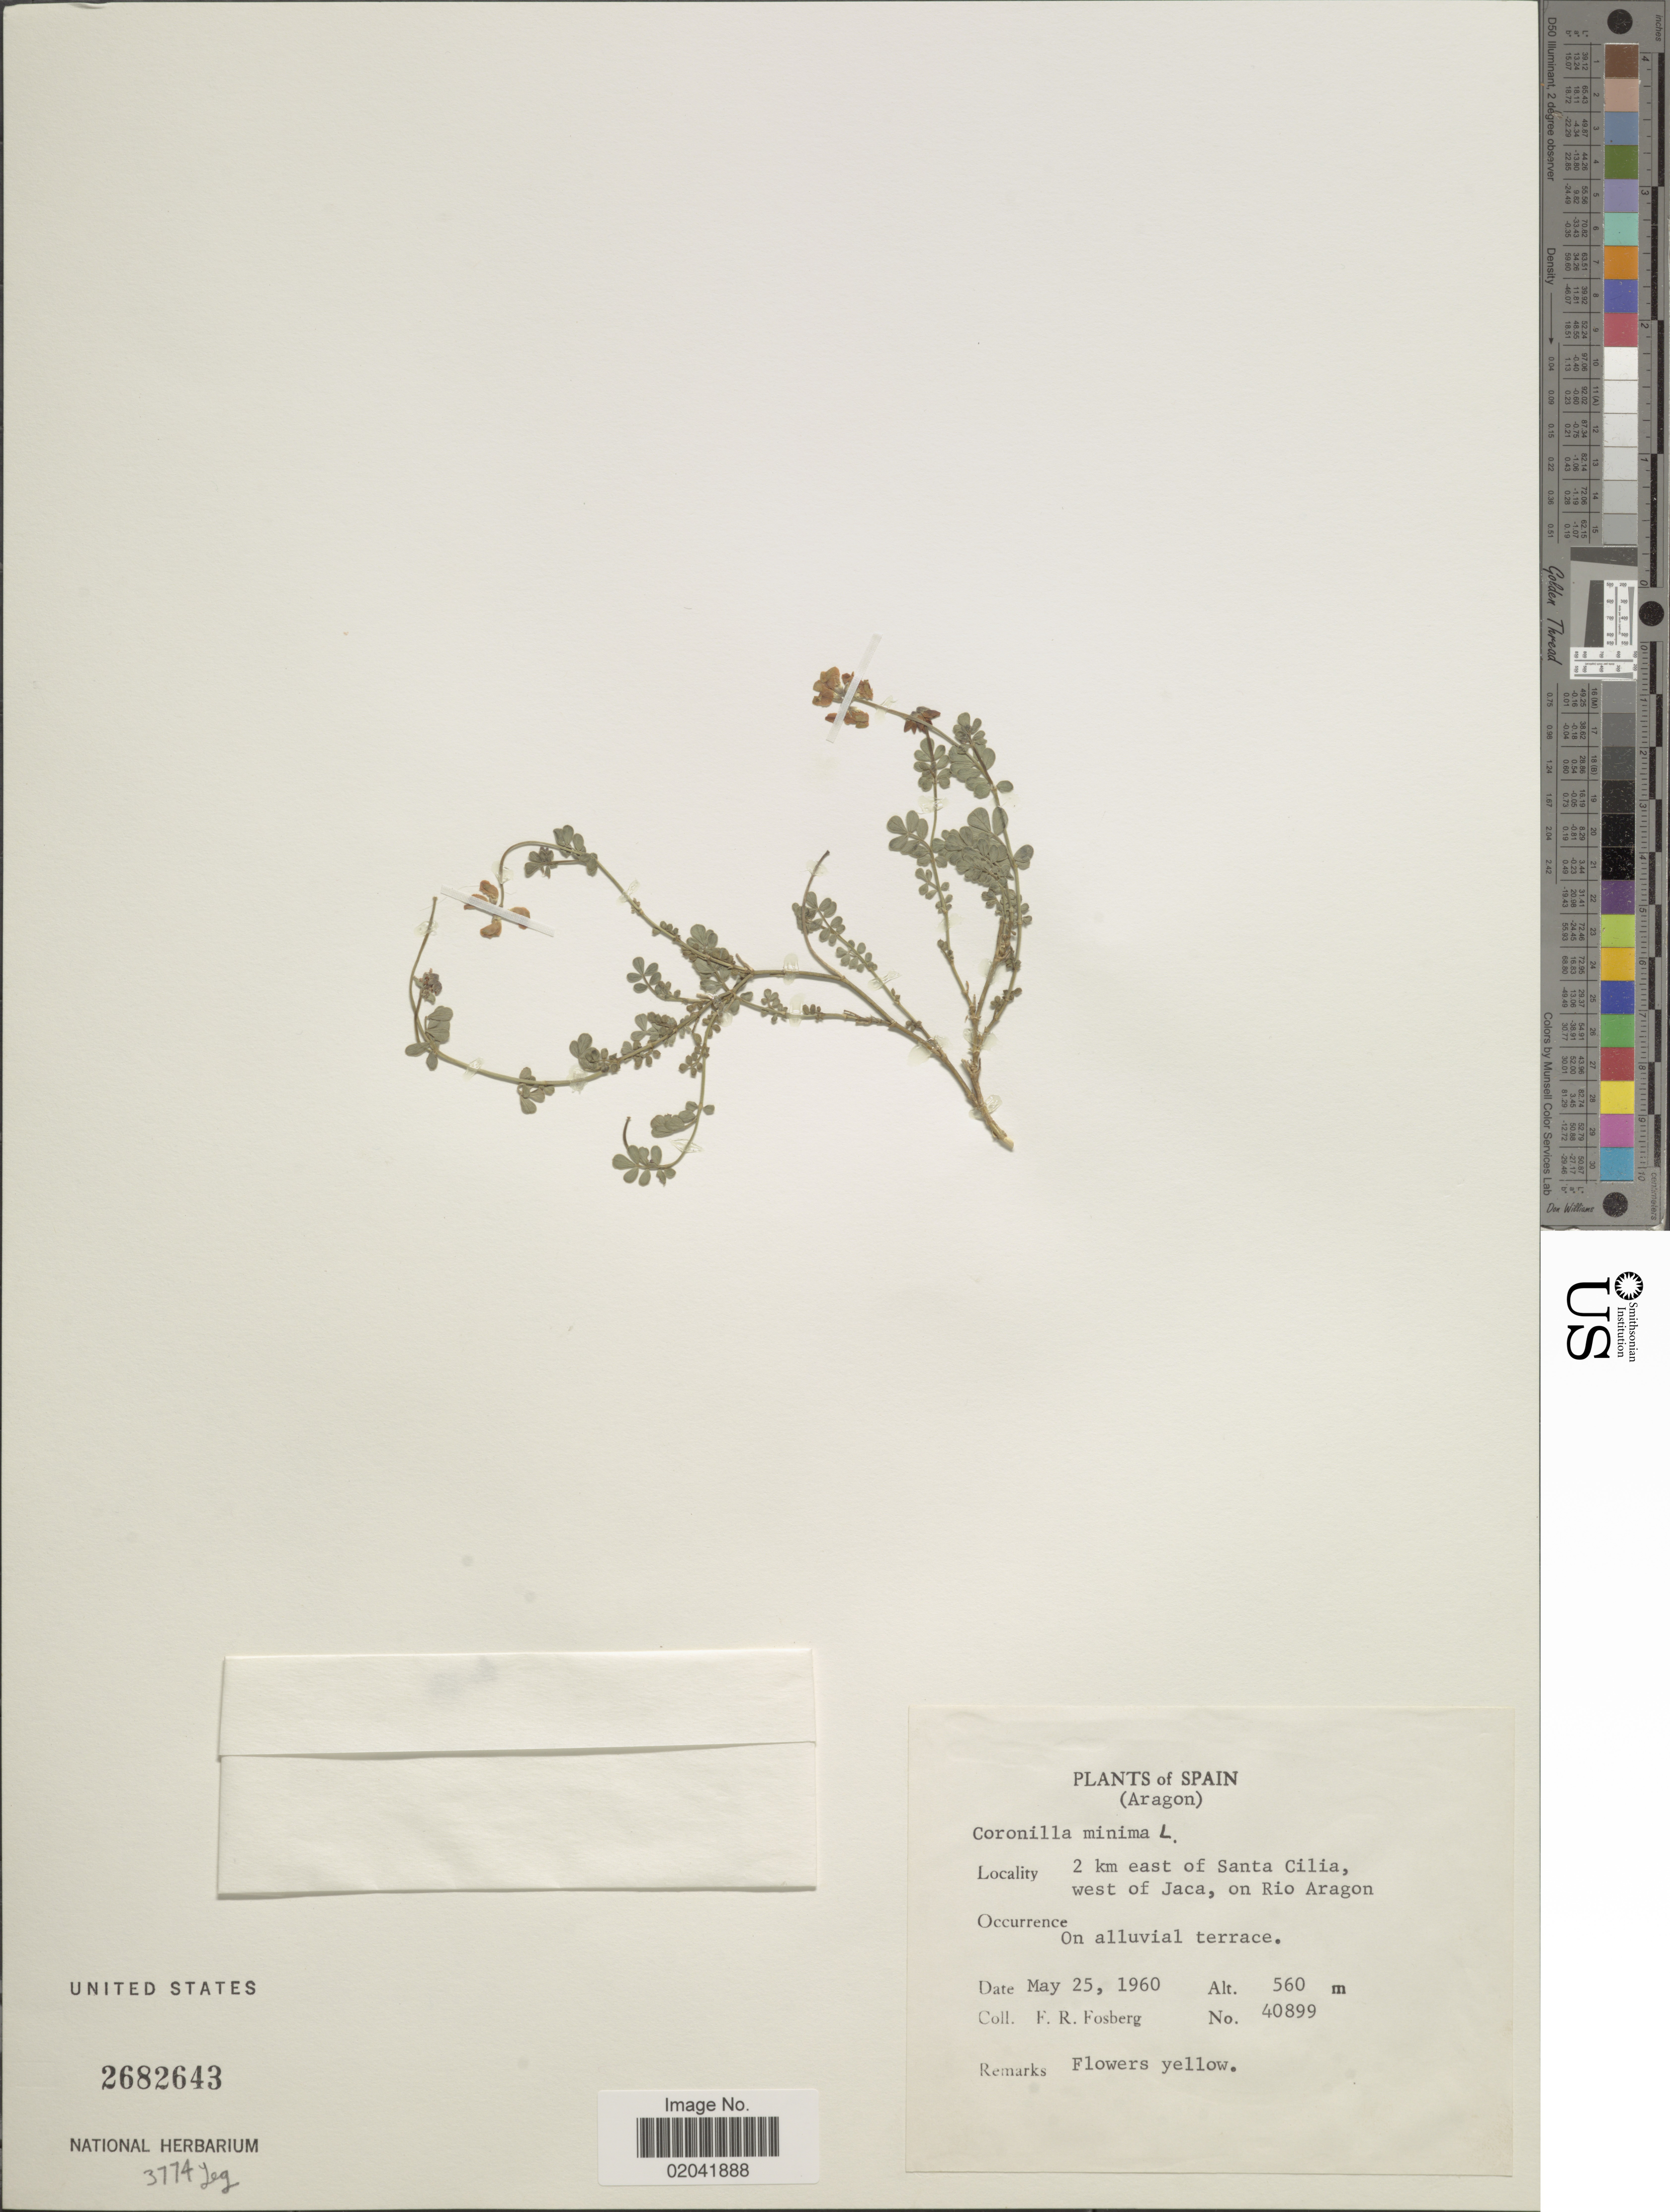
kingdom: Plantae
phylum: Tracheophyta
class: Magnoliopsida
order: Fabales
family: Fabaceae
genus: Coronilla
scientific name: Coronilla minima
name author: L.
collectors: F. R. Fosberg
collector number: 40899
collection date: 1960-05-25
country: Spain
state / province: Aragón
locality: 2 km east of Santa Cilia, west of Jaca, on Rio Aragon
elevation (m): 560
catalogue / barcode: US 2682643